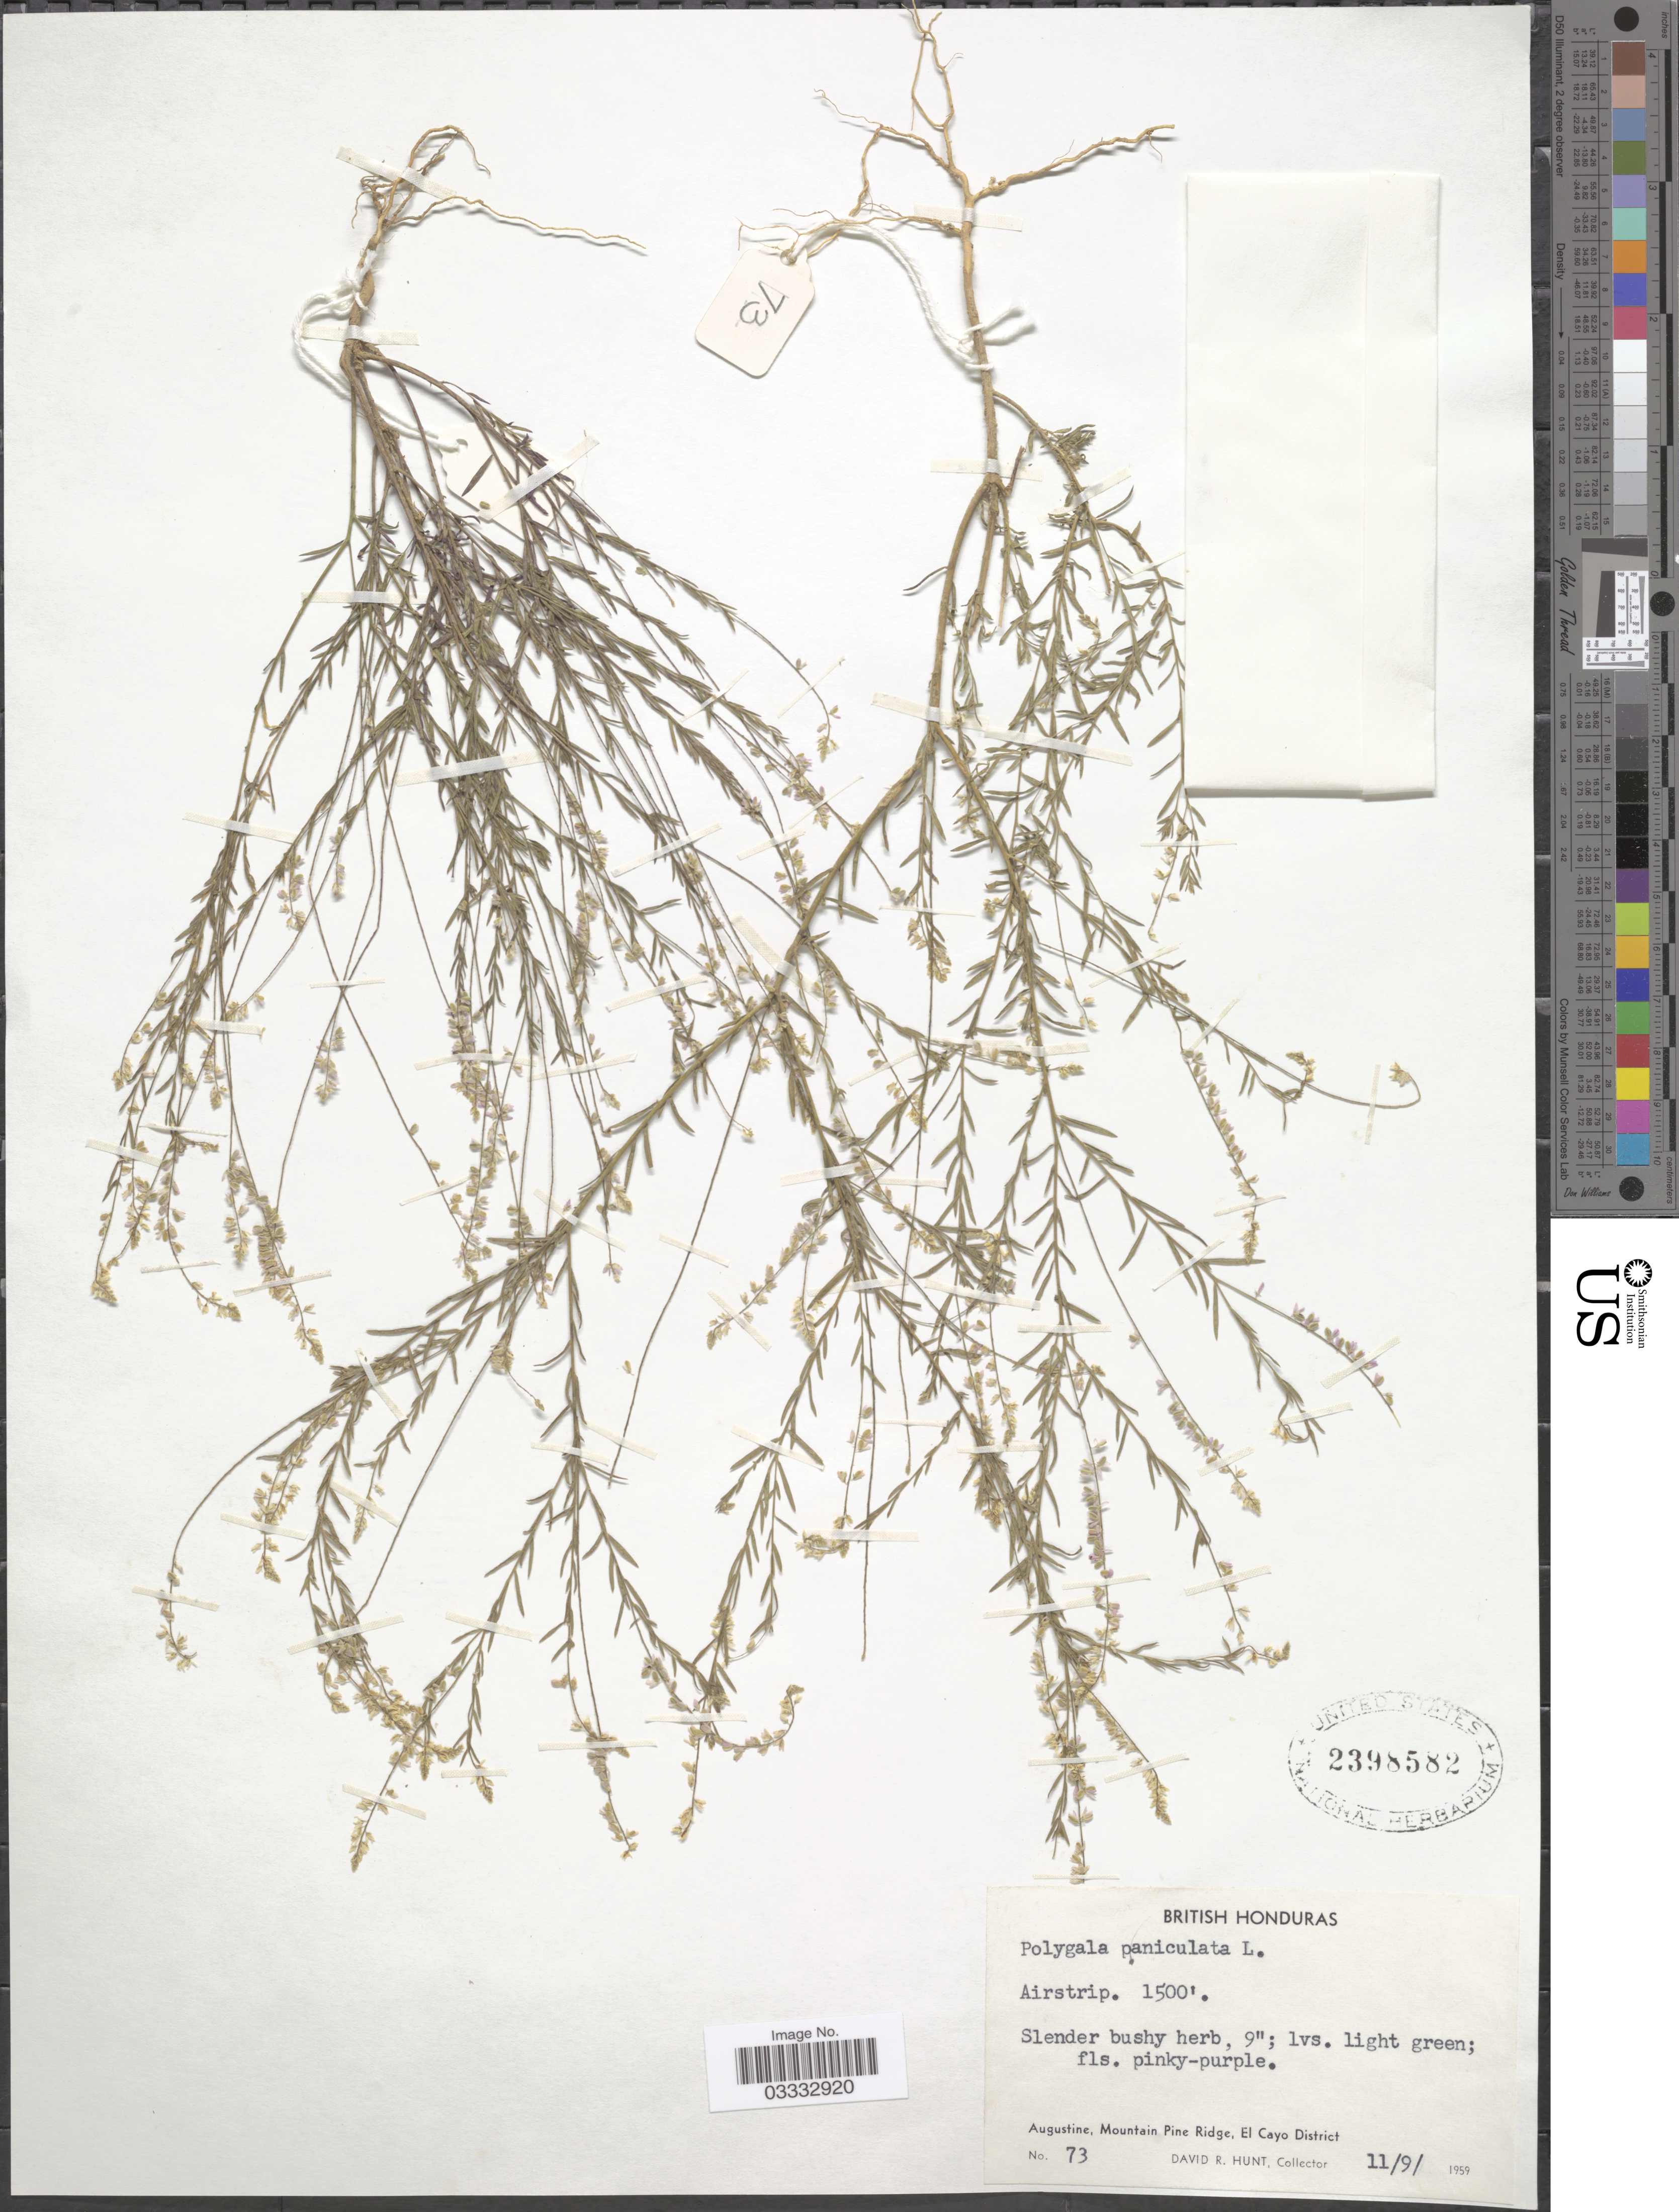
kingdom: Plantae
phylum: Tracheophyta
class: Magnoliopsida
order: Fabales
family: Polygalaceae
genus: Polygala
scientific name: Polygala paniculata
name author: L.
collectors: D. R. Hunt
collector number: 73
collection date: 1959-09-11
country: Belize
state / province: Cayo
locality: Airstrip. Augustine, Mountain Pine Ridge, El Cayo District.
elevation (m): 457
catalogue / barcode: US 2398582